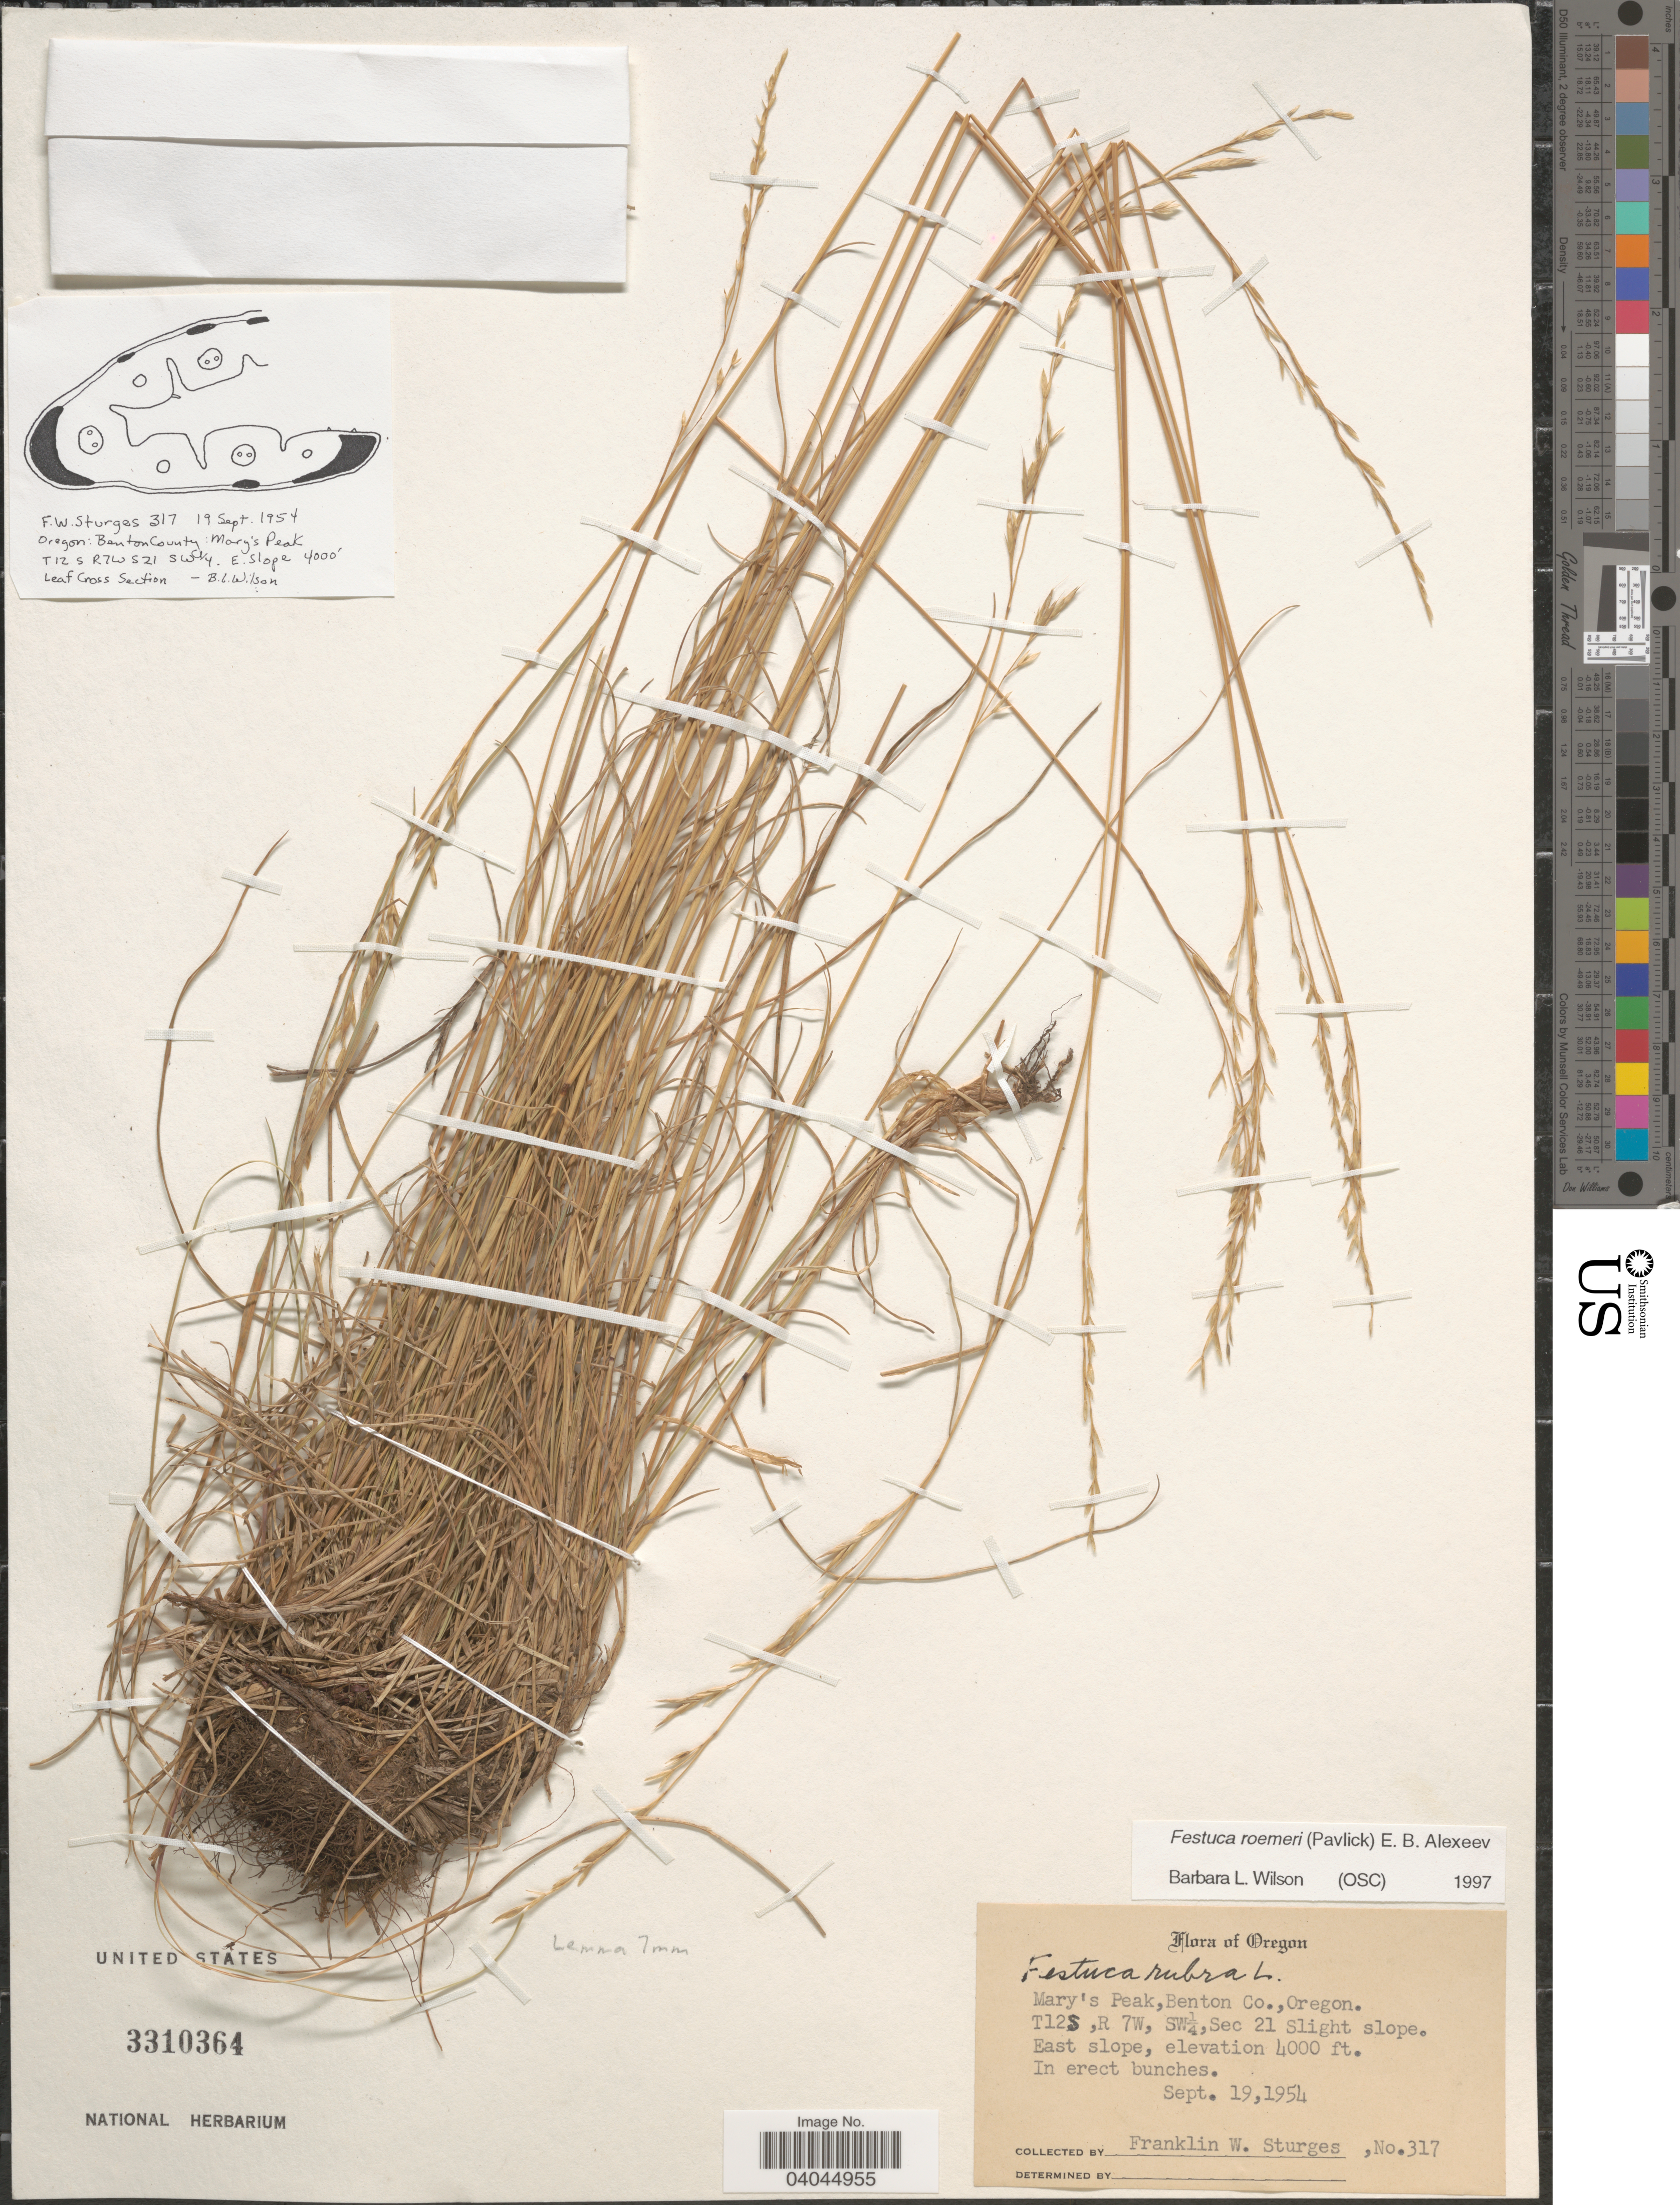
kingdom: Plantae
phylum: Tracheophyta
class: Liliopsida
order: Poales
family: Poaceae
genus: Festuca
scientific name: Festuca roemeri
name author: (Pavlick) E.B. Alexeev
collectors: F. Sturges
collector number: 317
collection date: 1954-09-19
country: United States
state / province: Oregon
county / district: Benton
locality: Mary's Peak, Benton Co., T12S, R 7W, SW¼, Sec 21 Slight slope. East slope.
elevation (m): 1219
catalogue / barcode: US 3310364